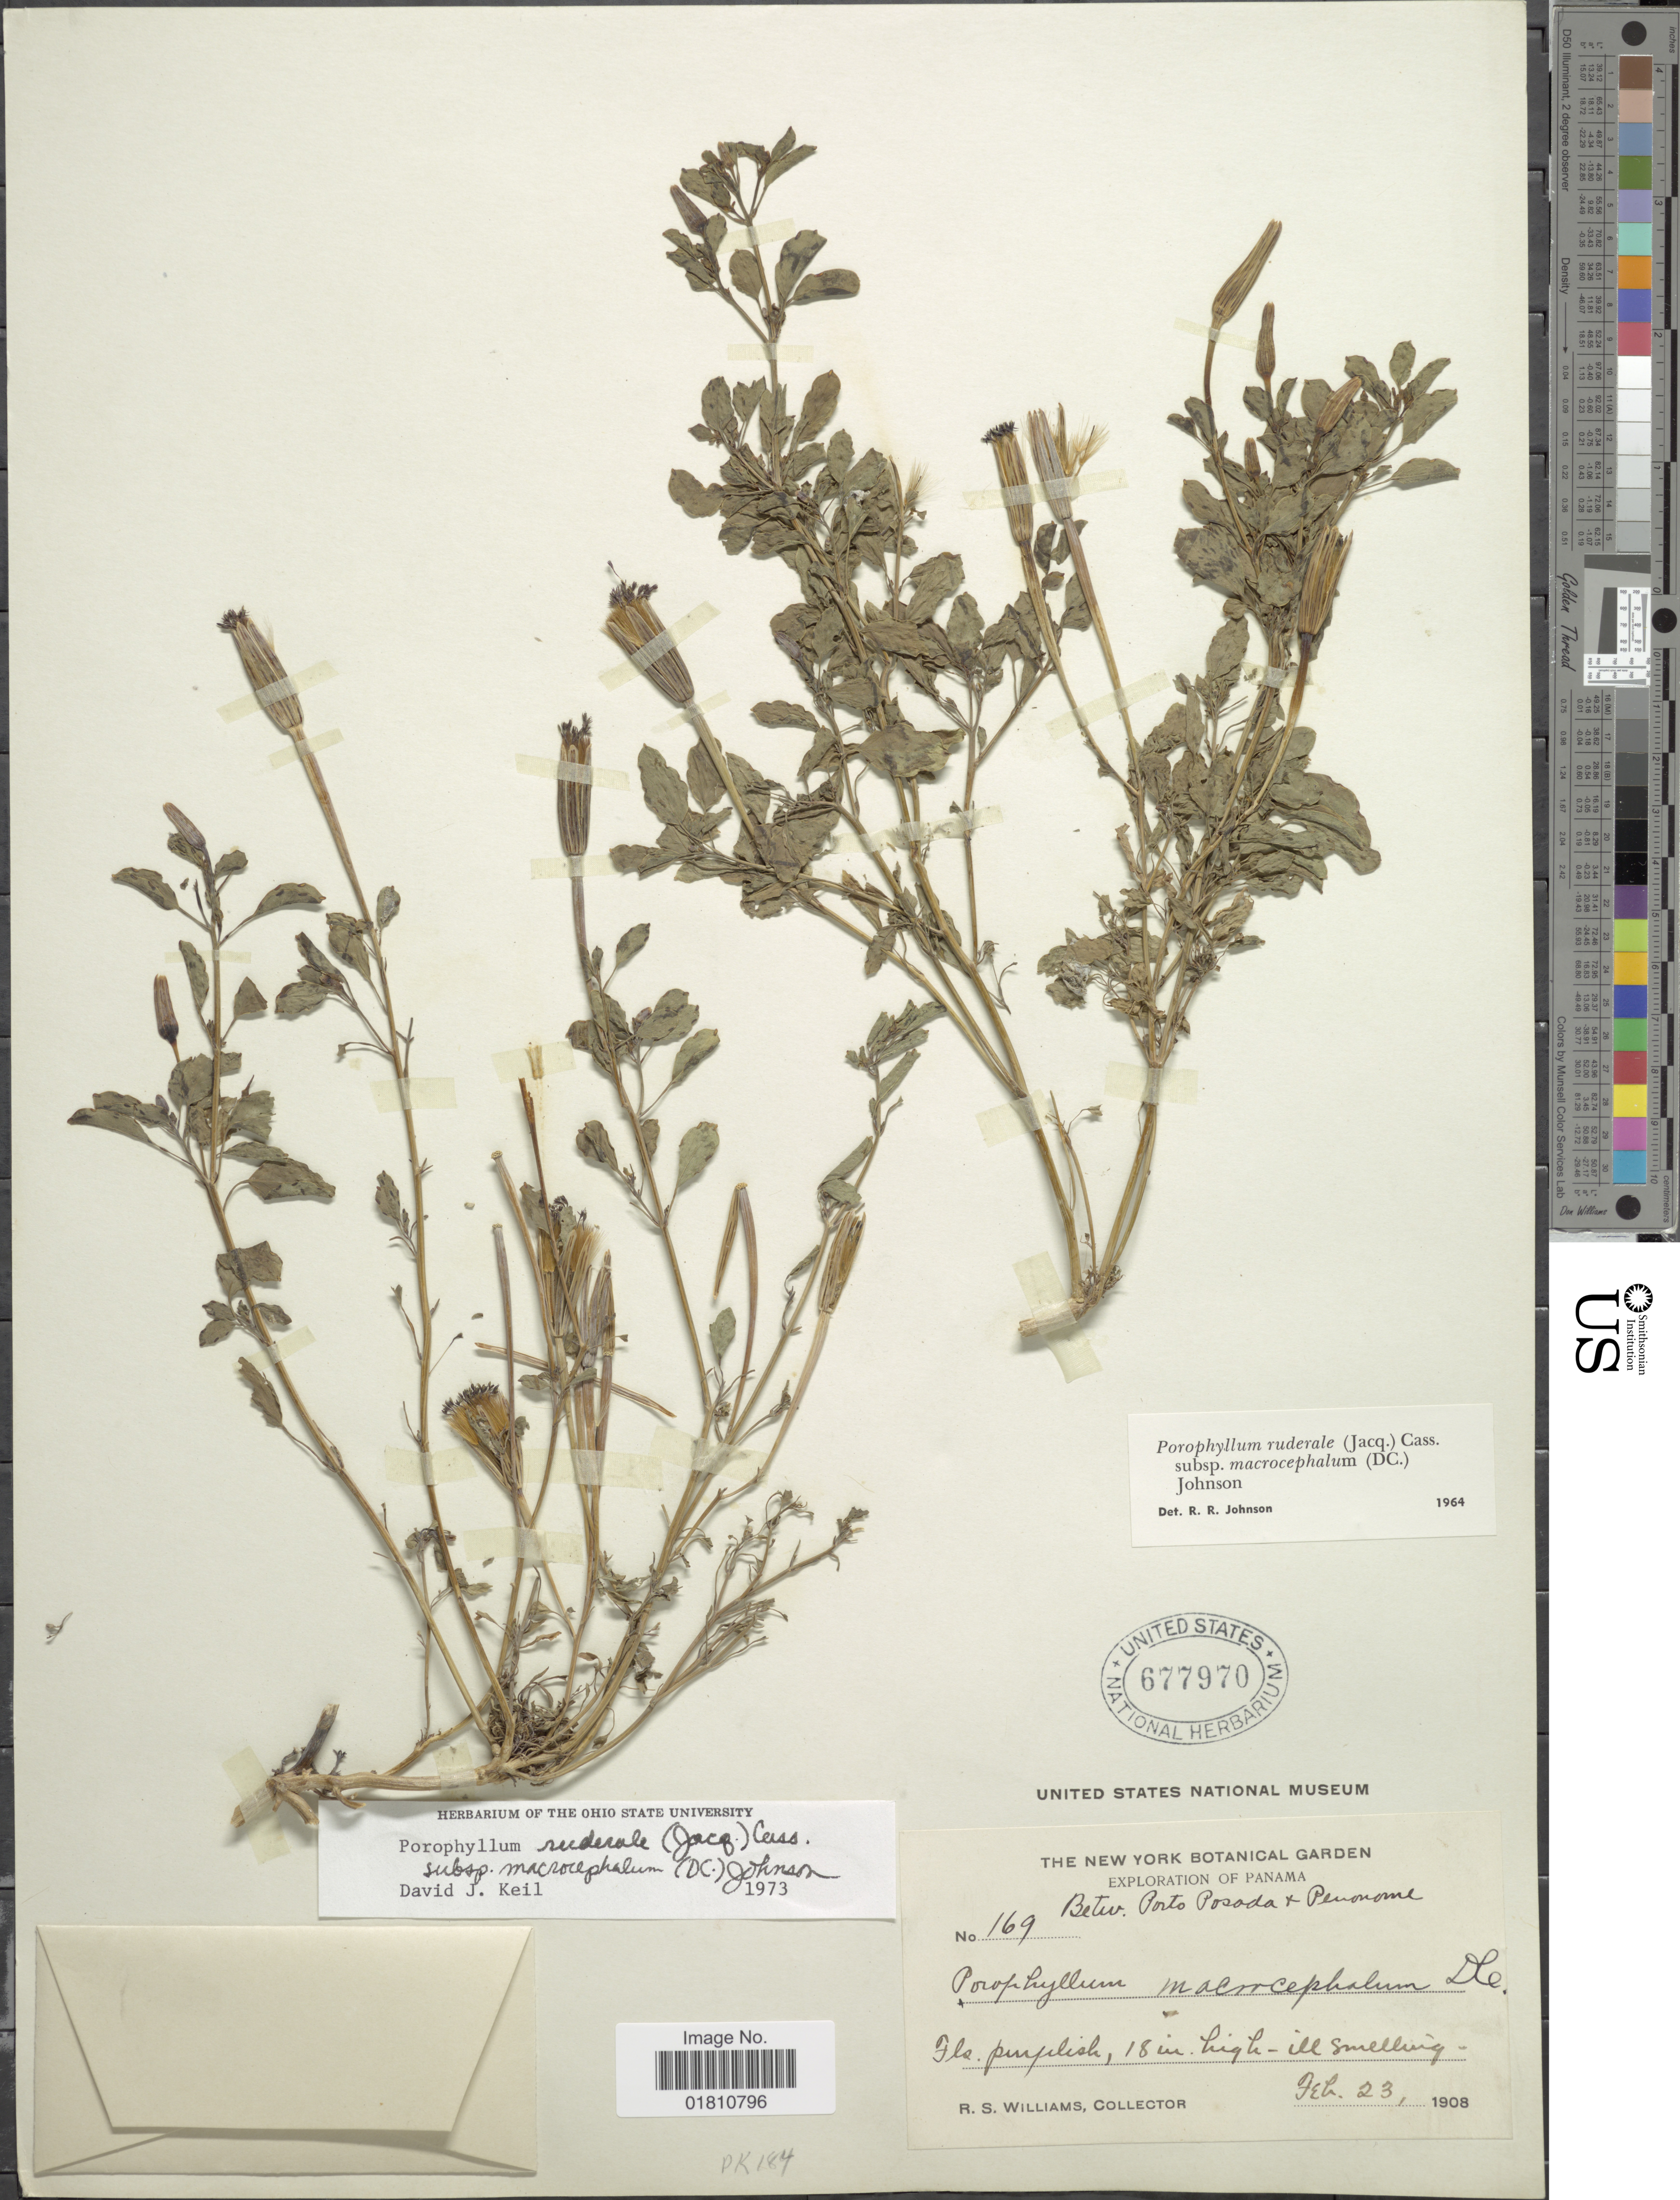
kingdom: Plantae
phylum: Tracheophyta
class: Magnoliopsida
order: Asterales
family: Asteraceae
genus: Porophyllum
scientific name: Porophyllum ruderale subsp. macrocephalum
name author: (DC.) R.R. Johnson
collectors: R. S. Williams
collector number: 169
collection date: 1908-02-23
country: Panama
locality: Betw. Porto Posada + Penonome.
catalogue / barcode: US 677970